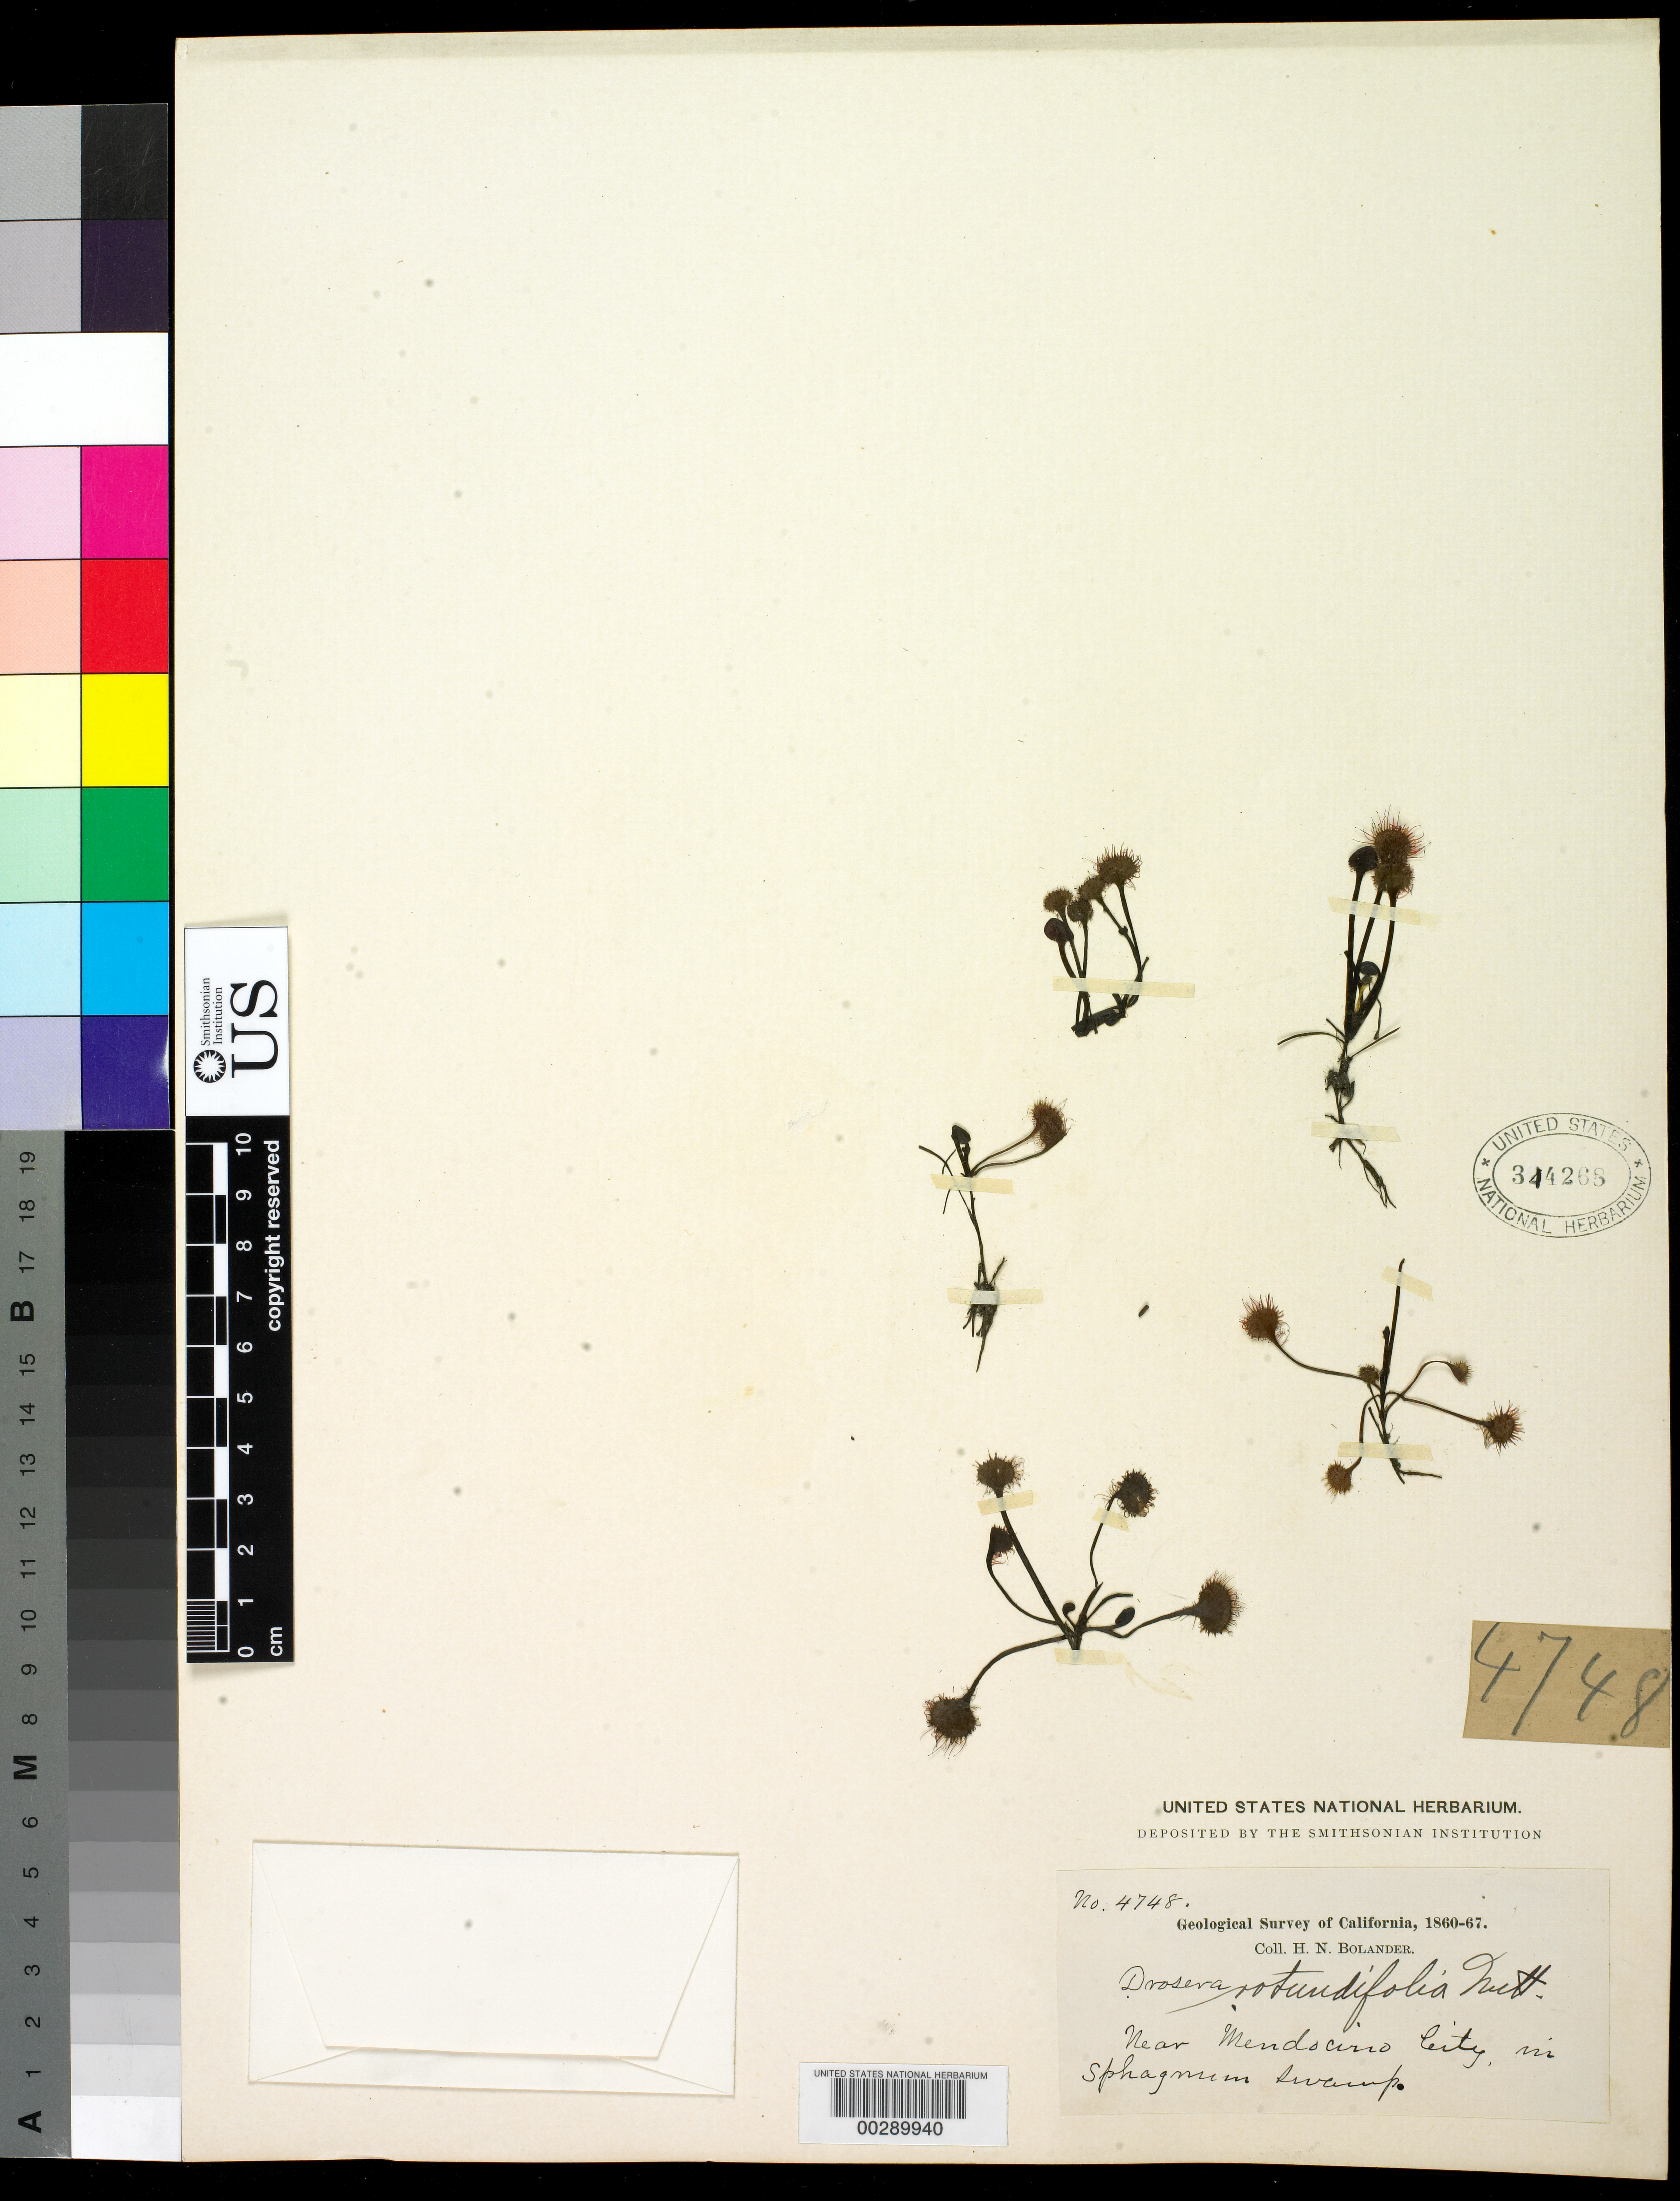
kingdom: Plantae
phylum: Tracheophyta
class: Magnoliopsida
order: Caryophyllales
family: Droseraceae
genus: Drosera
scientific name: Drosera rotundifolia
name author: L.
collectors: H. Bolander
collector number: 4748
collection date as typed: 1860 to -- -- 1867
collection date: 1860/1867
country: United States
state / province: California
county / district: Mendocino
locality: In mendocino city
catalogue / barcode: US 344268